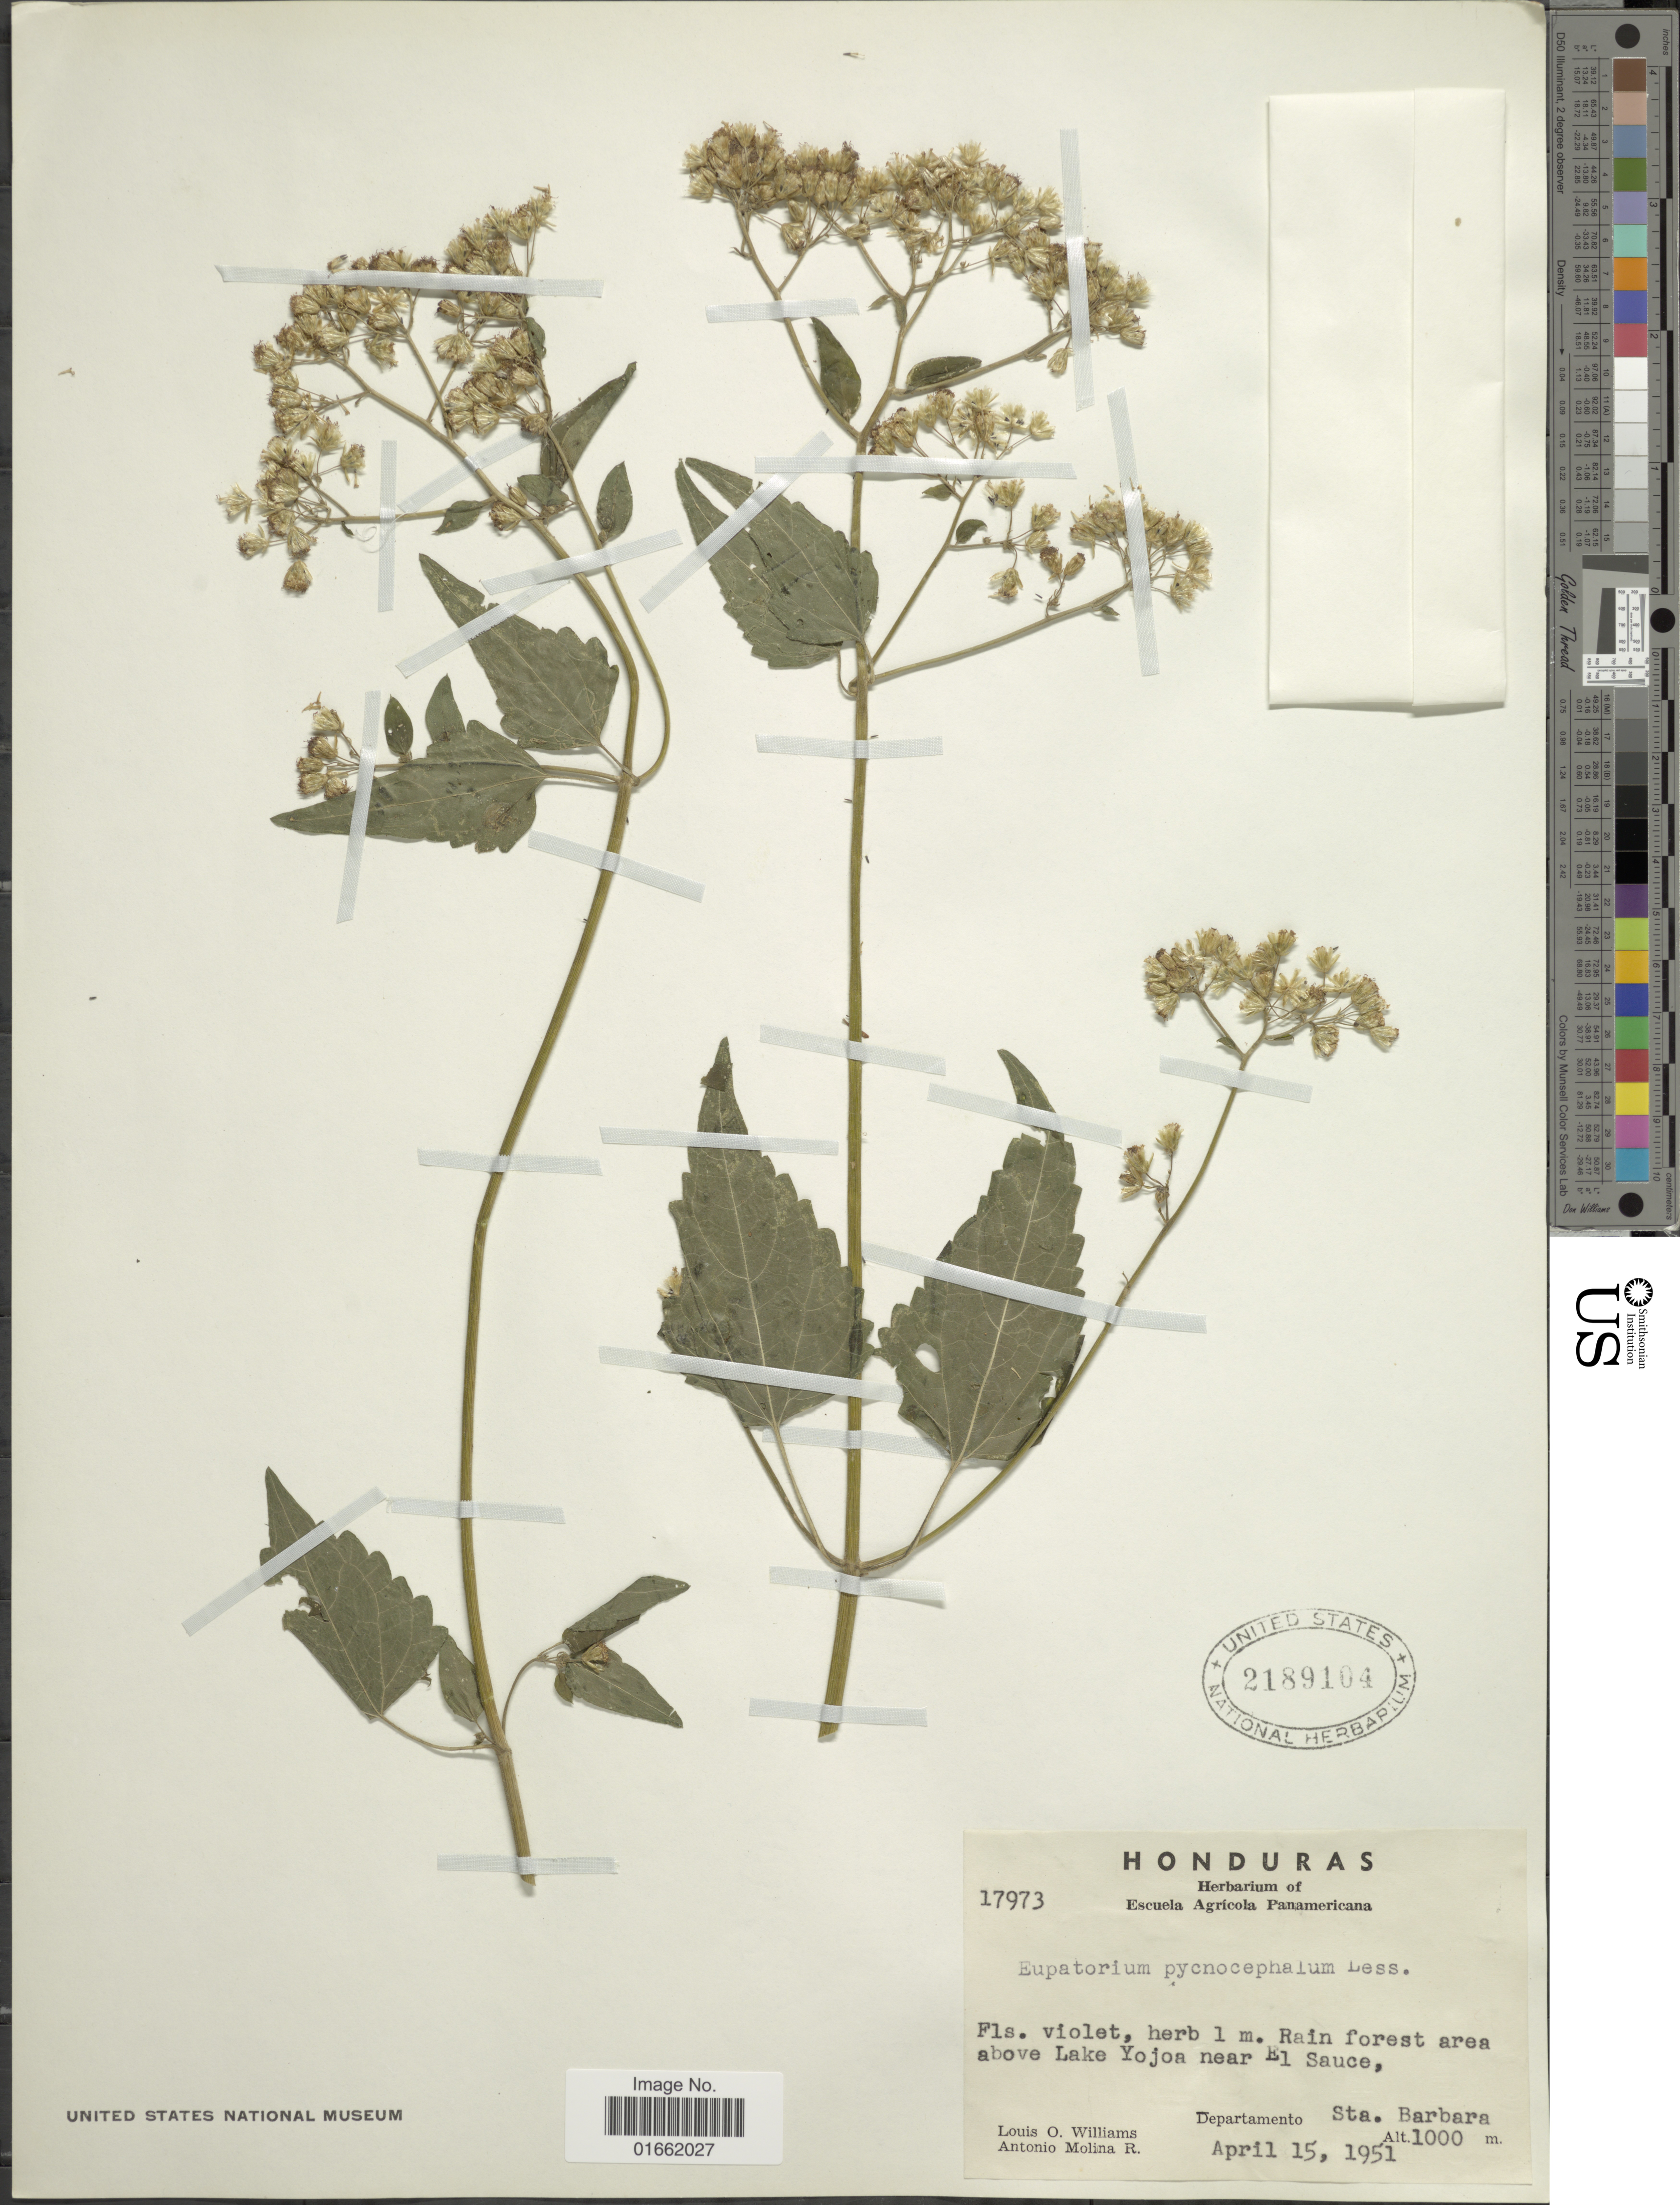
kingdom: Plantae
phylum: Tracheophyta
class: Magnoliopsida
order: Asterales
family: Asteraceae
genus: Fleischmannia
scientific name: Fleischmannia pycnocephaloides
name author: (B.L. Rob.) R.M. King & H. Rob.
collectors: L. O. Williams & A. Molina R.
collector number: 17973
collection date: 1951-04-15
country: Honduras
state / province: Santa Bárbara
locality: Rain forest area above Lake Yojoa near El Sauce, Departamento Sta. Barbara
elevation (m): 1000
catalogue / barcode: US 2189104